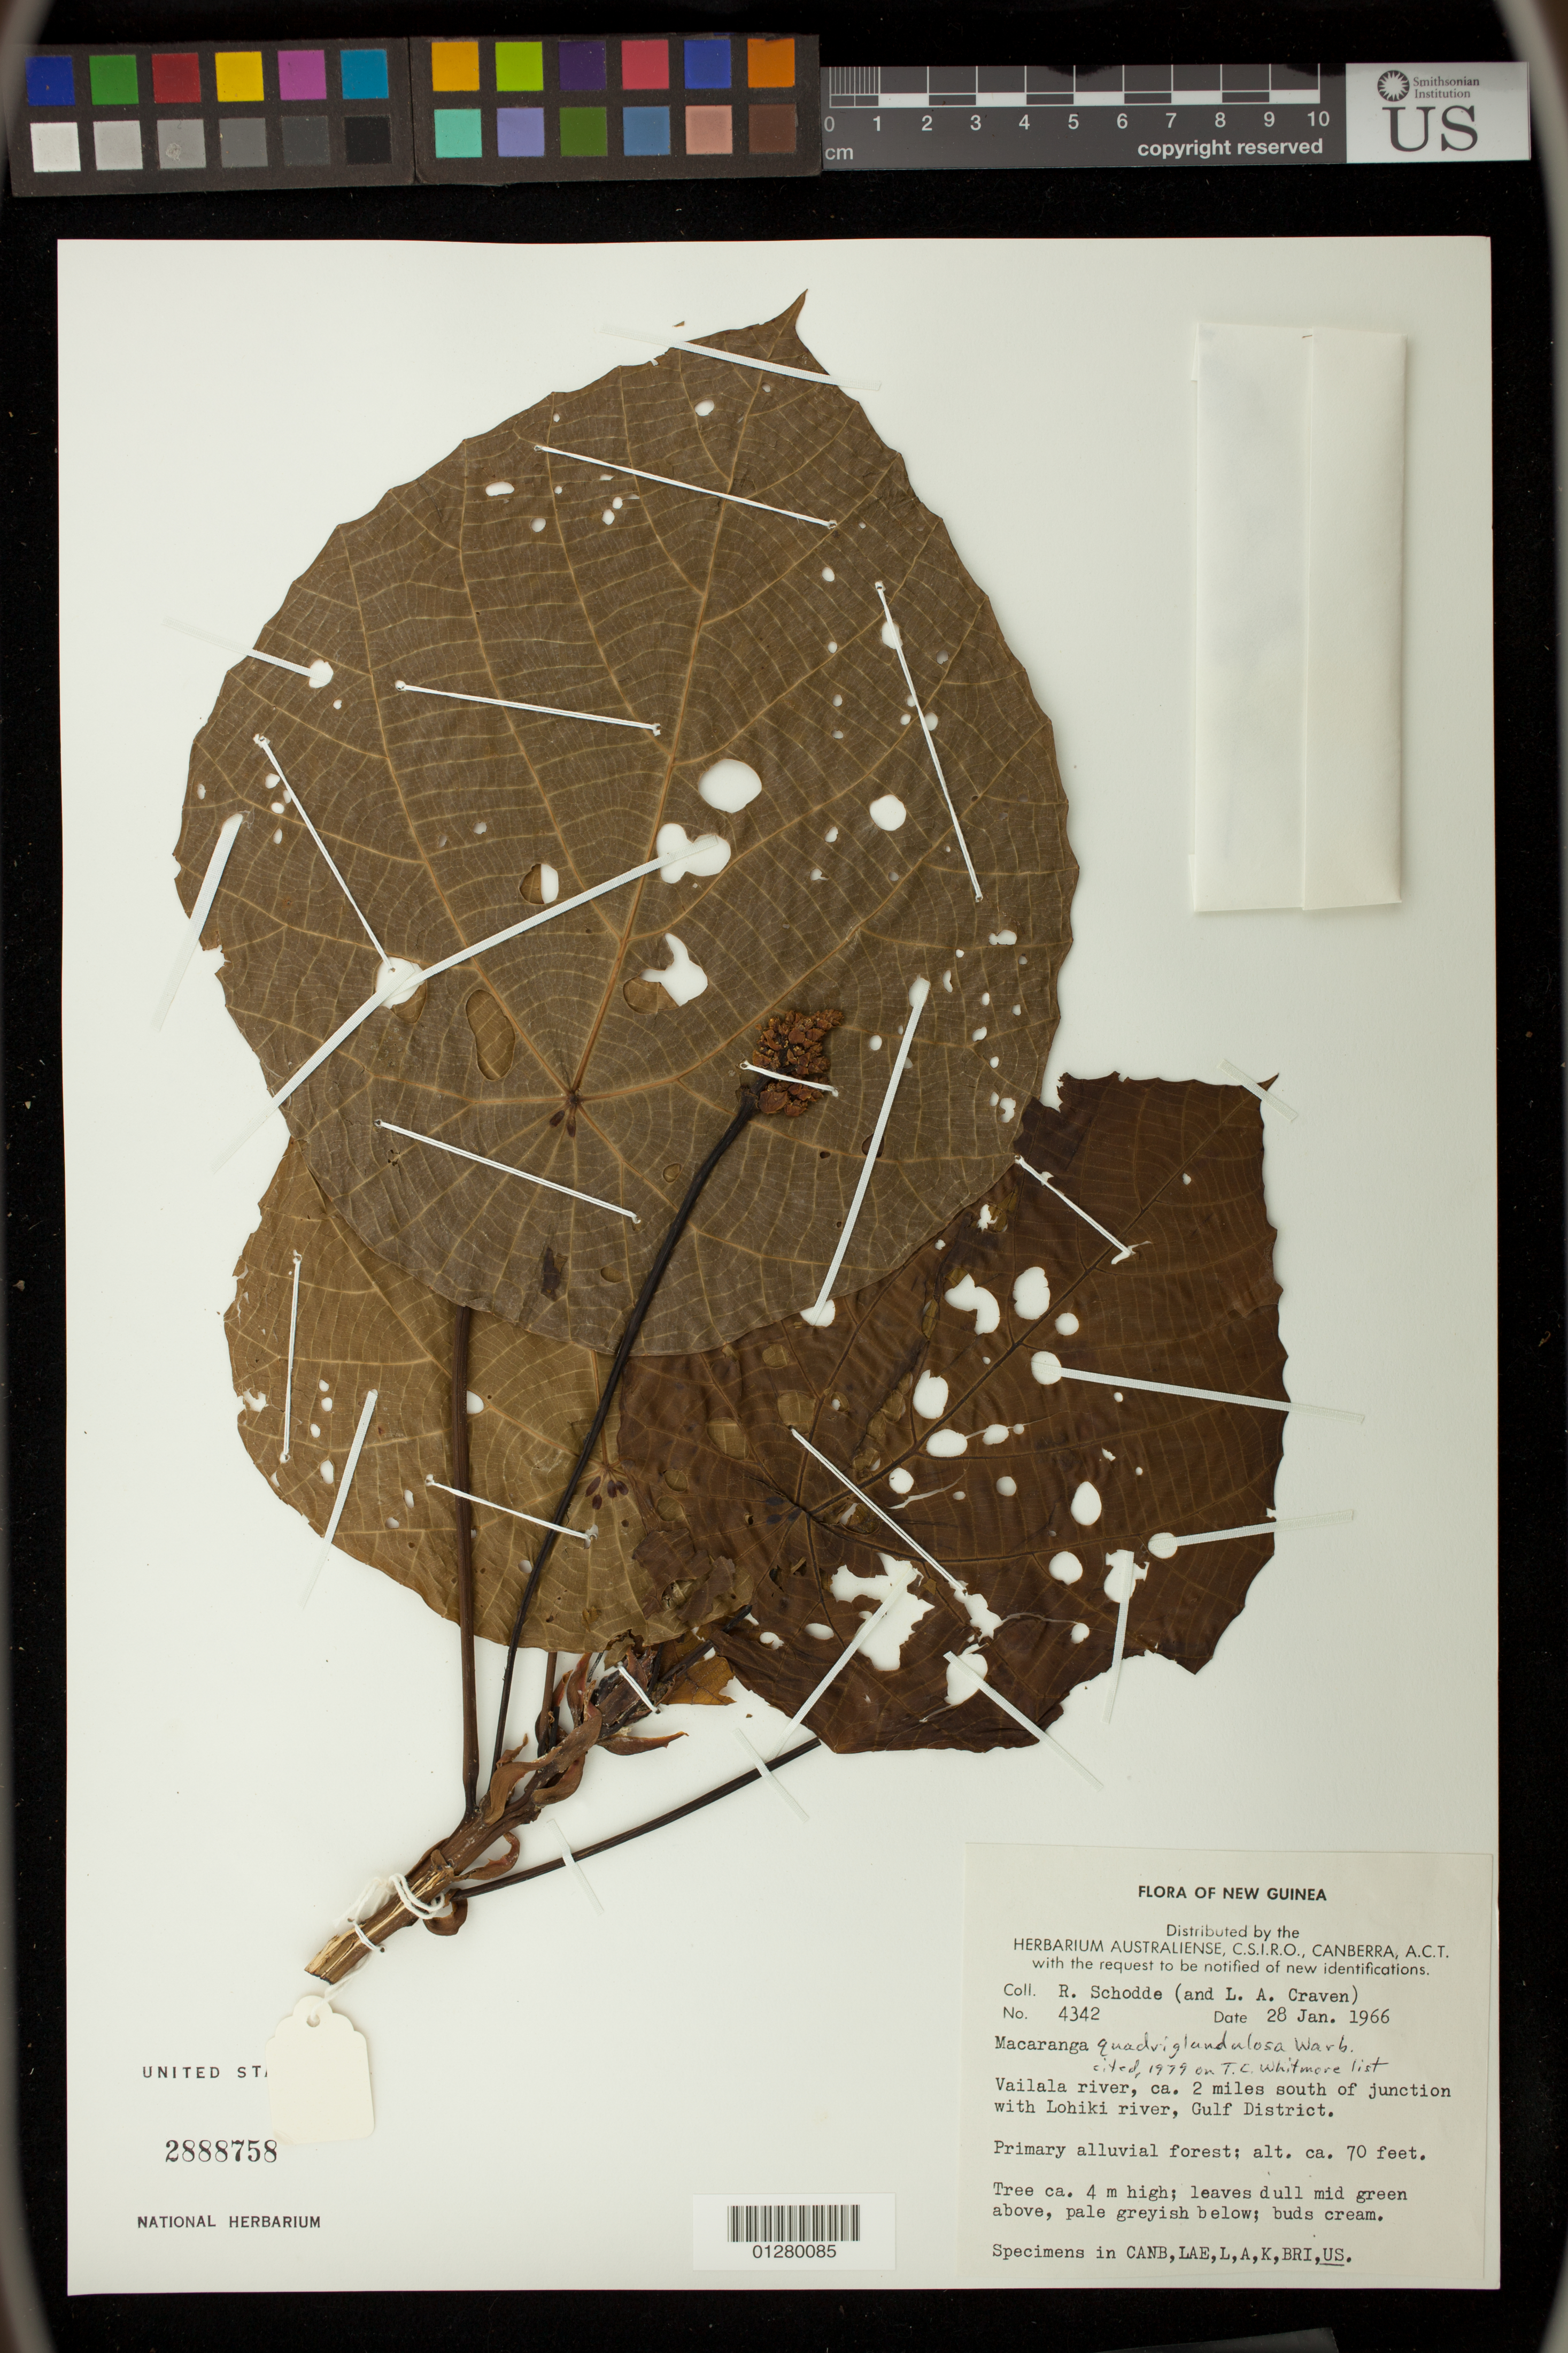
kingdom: Plantae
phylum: Tracheophyta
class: Magnoliopsida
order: Malpighiales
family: Euphorbiaceae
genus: Macaranga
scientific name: Macaranga quadriglandulosa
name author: Warb.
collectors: R. Schodde & L. A. Craven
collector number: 4342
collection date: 1966-01-28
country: Papua New Guinea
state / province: Gulf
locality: Vailala river, ca. 2 miles south of junction with Lohiki river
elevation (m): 21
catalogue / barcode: US 2888758